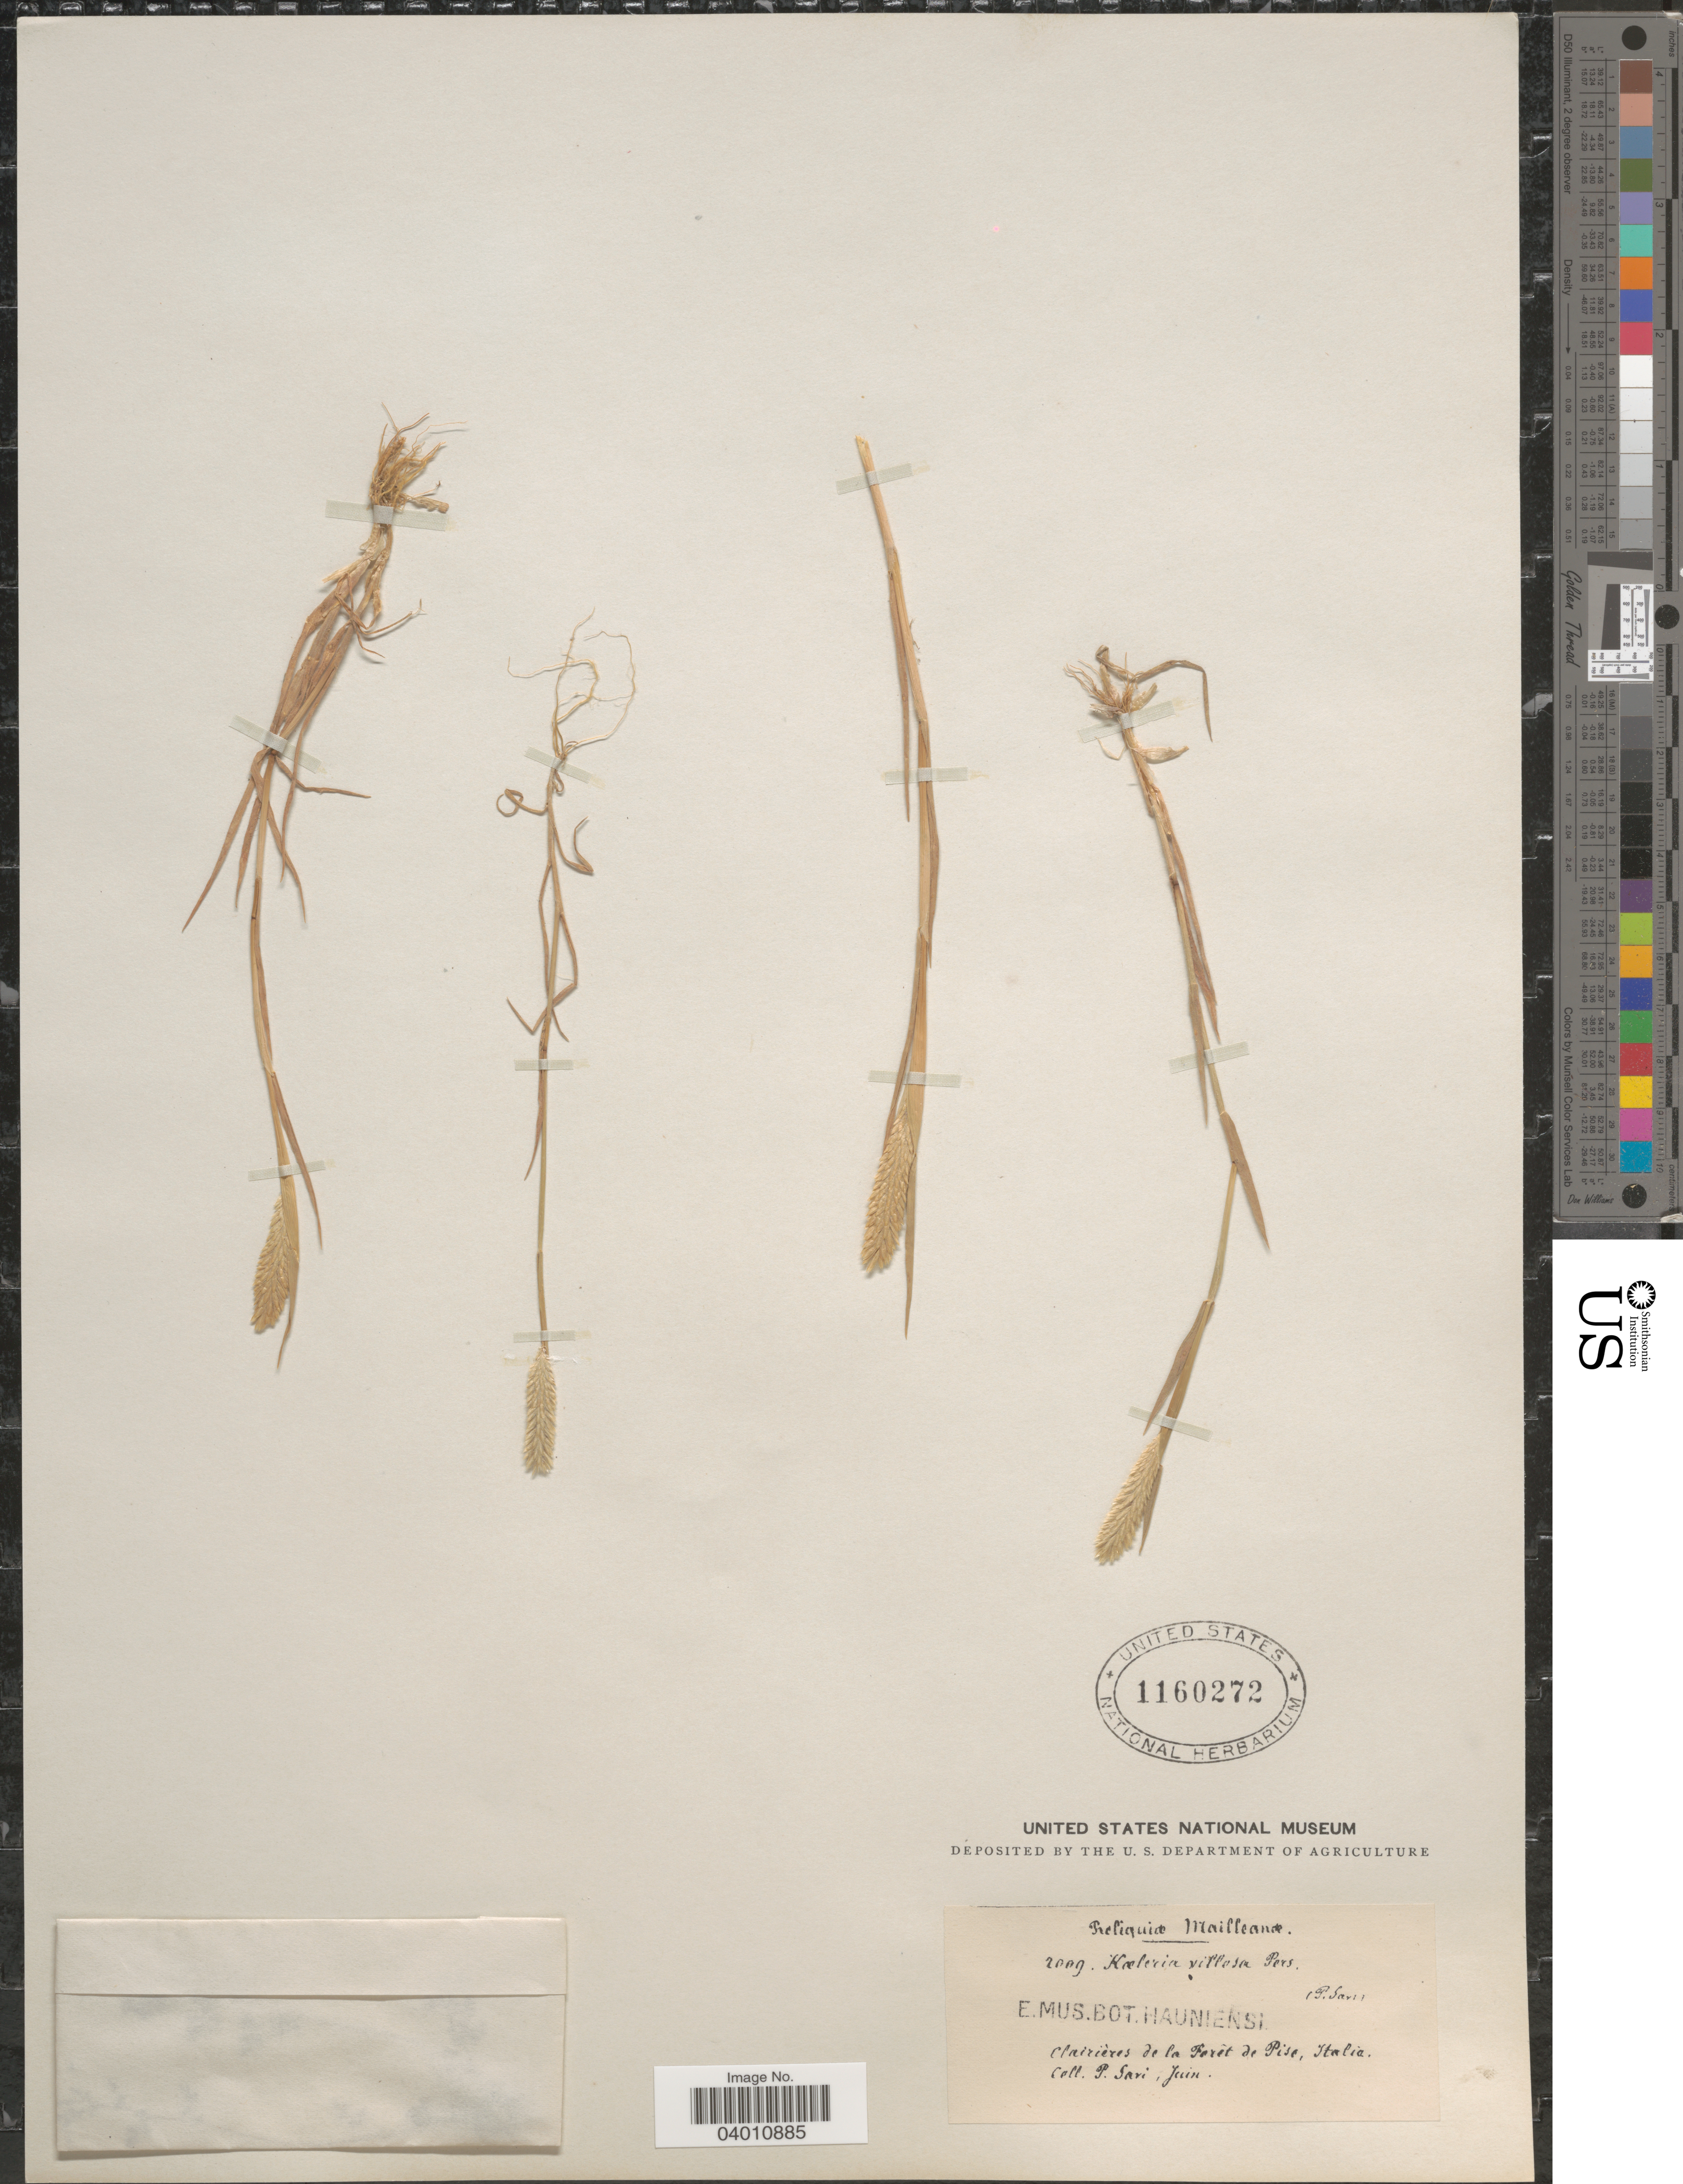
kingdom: Plantae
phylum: Tracheophyta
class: Liliopsida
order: Poales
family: Poaceae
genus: Rostraria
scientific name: Rostraria litorea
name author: (All.) Holub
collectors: P. Savi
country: Italy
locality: Reliquiæ Mailleanae. Clairières de la Forêt de Pise.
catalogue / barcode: US 1160272